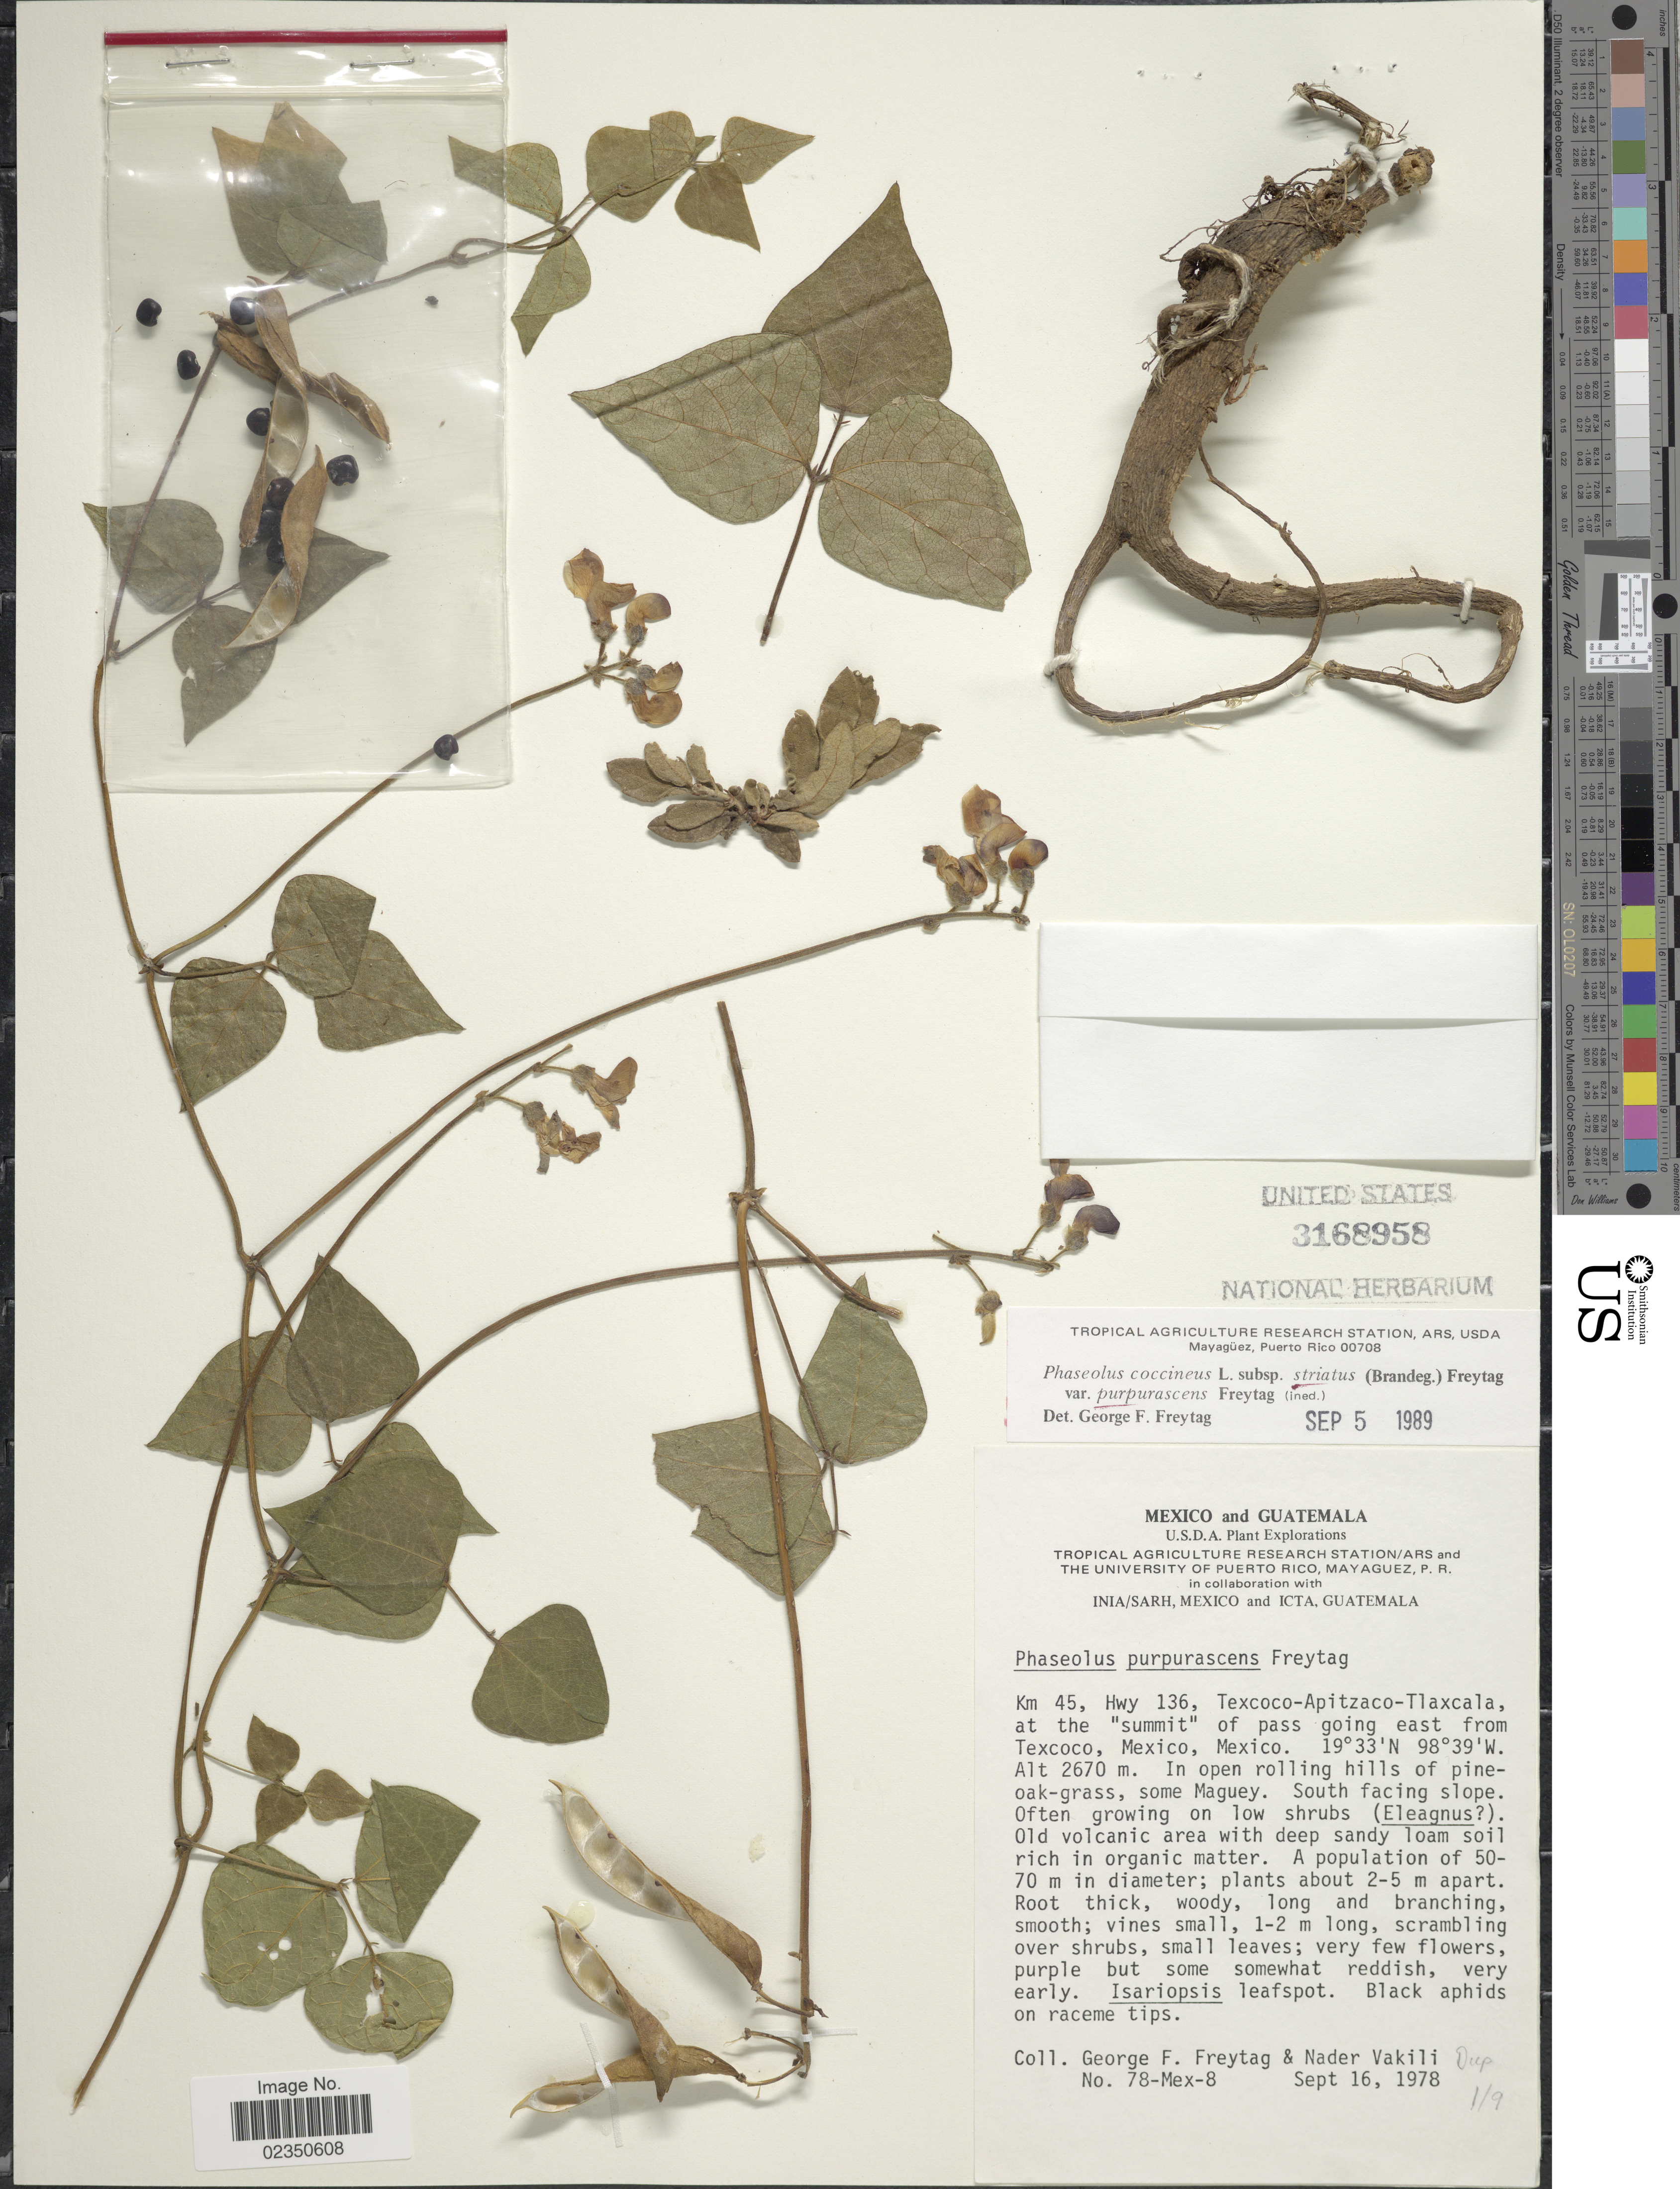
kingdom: Plantae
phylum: Tracheophyta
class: Magnoliopsida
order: Fabales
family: Fabaceae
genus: Phaseolus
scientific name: Phaseolus coccineus var. purpurascens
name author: Freytag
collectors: G. F. Freytag & N. Vakili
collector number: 78-Mex-8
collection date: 1978-09-16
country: Mexico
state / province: México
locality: Km 45, Hwy 136, Texcoco-Apitzaco-Tlaxcala, at the "summit"of pass going east from Texcoco, in open rolling hills, south facing slope.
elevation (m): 2670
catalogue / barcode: US 3168958